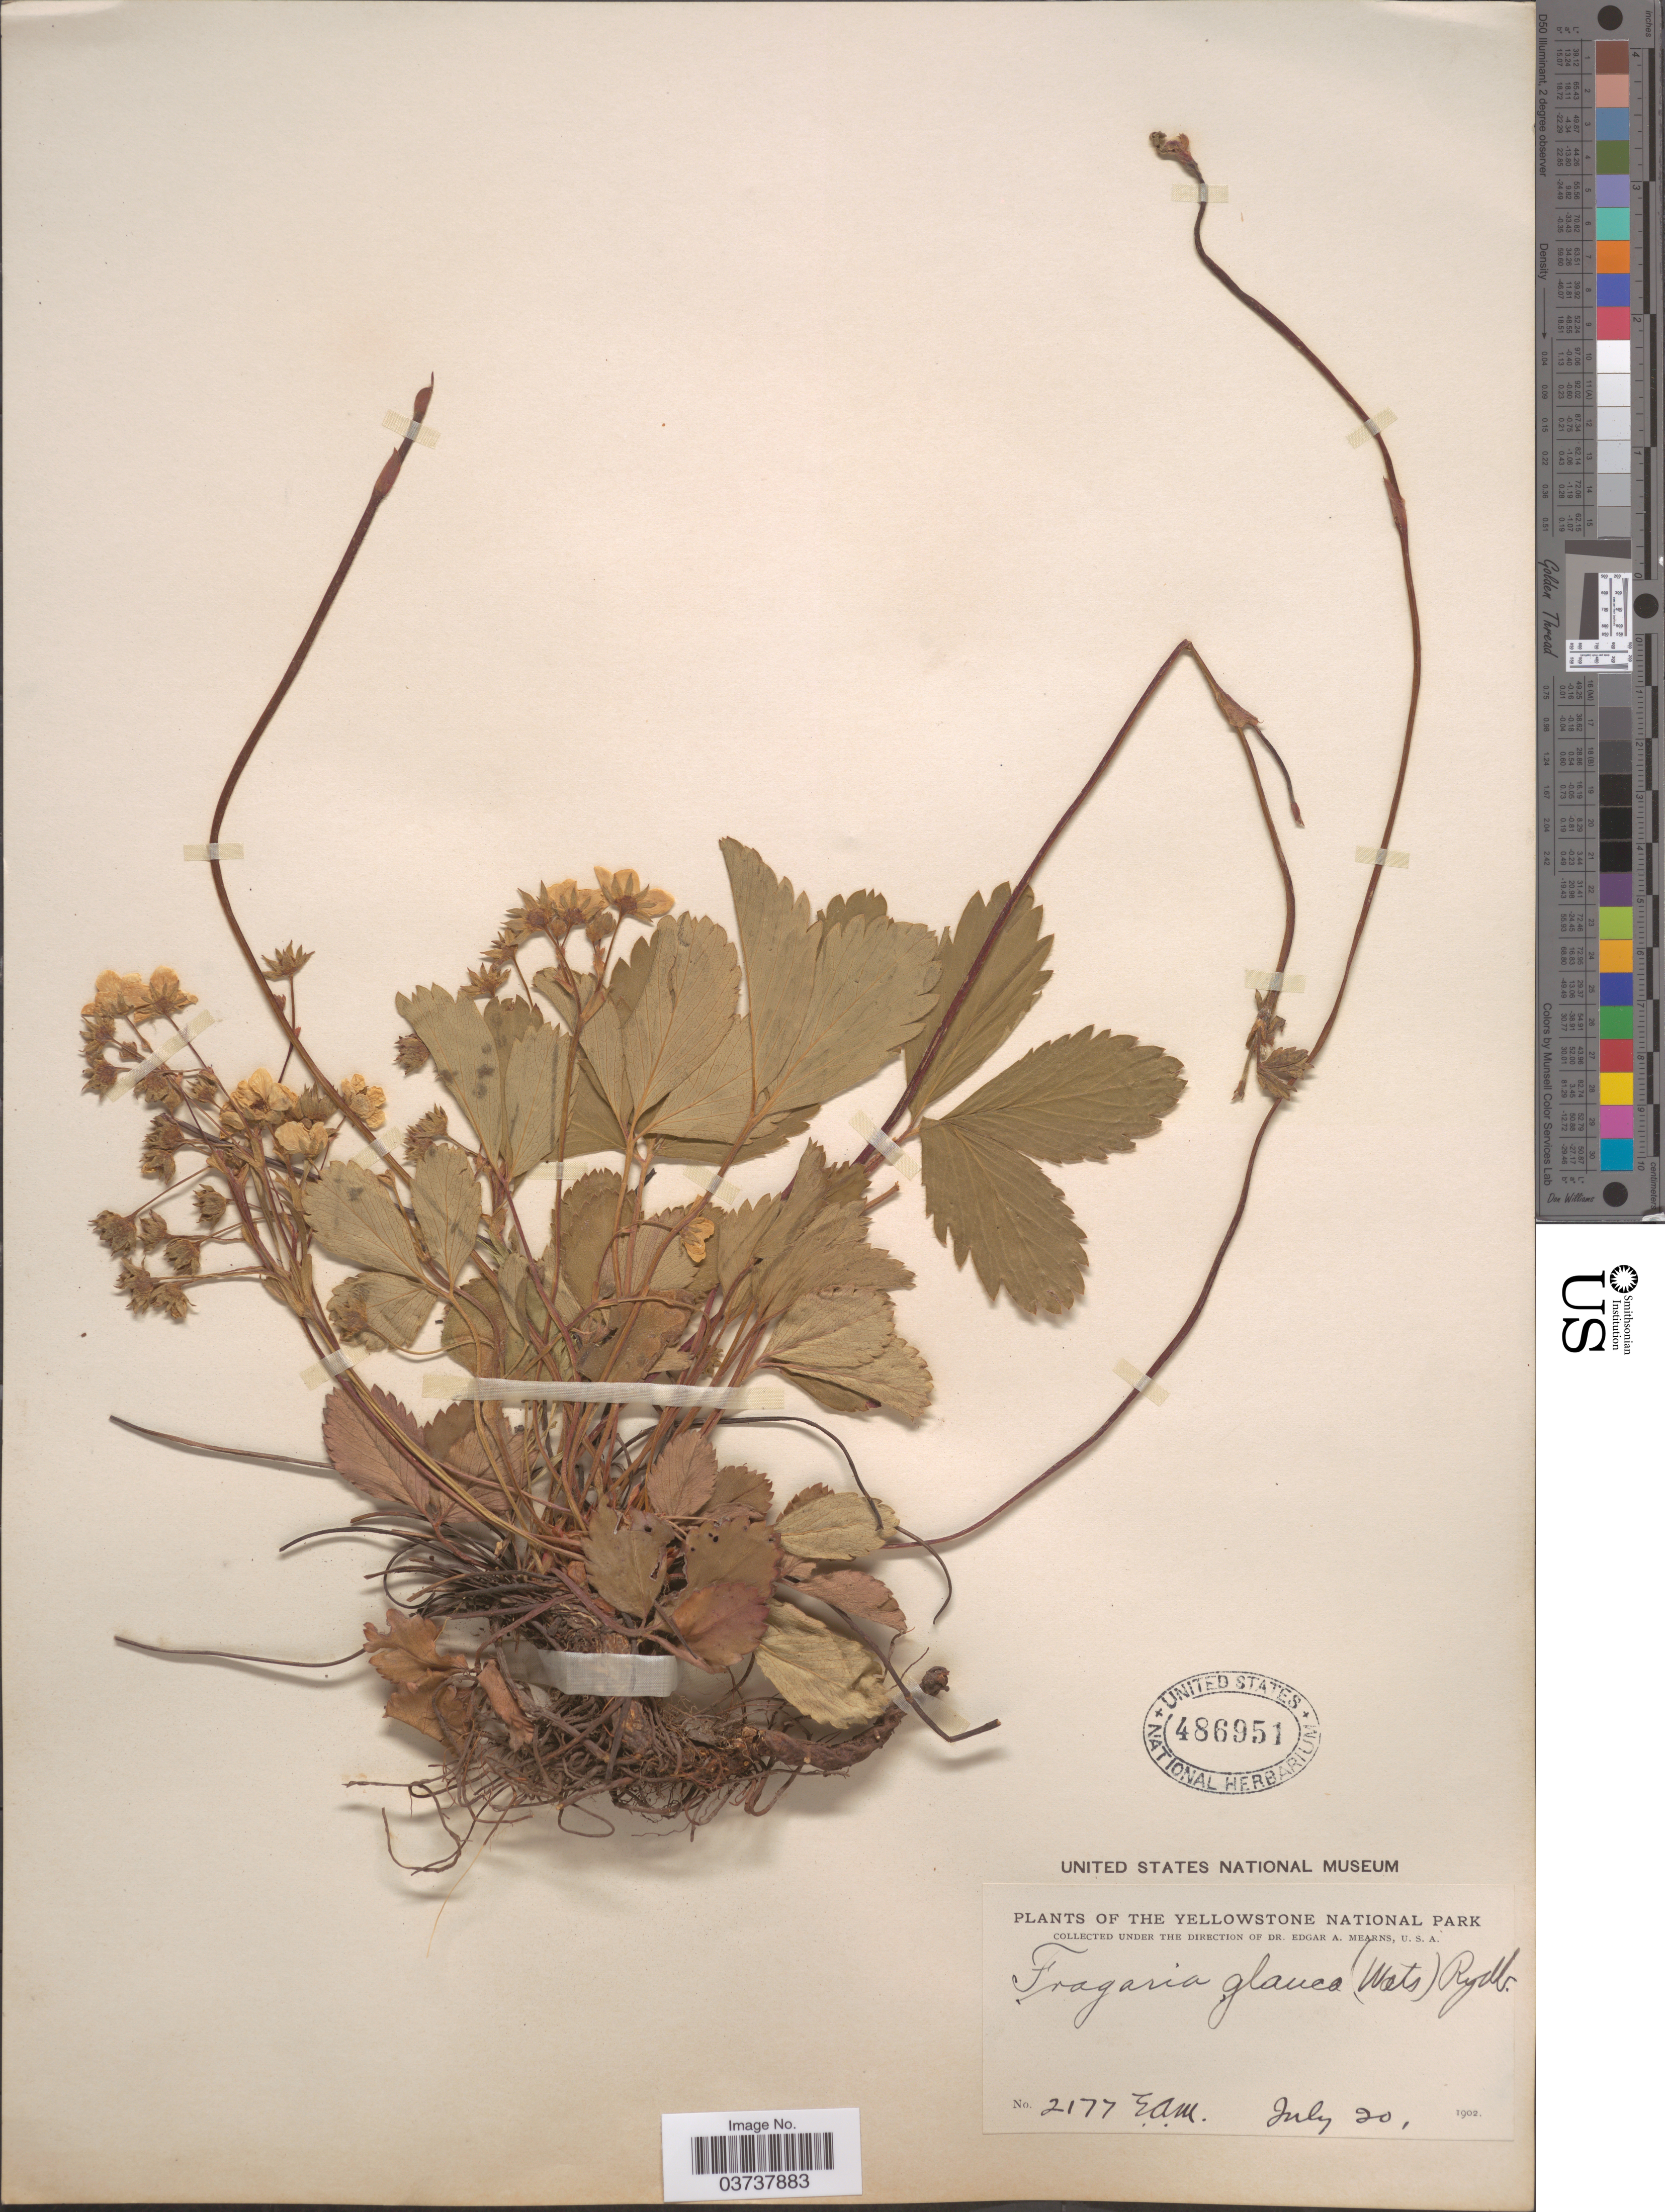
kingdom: Plantae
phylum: Tracheophyta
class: Magnoliopsida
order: Rosales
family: Rosaceae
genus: Fragaria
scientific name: Fragaria virginiana subsp. glauca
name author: (S. Watson) Staudt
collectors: E. A. Mearns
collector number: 2177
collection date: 1902-07-20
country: United States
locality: The Yellowstone National Park.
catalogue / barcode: US 486951